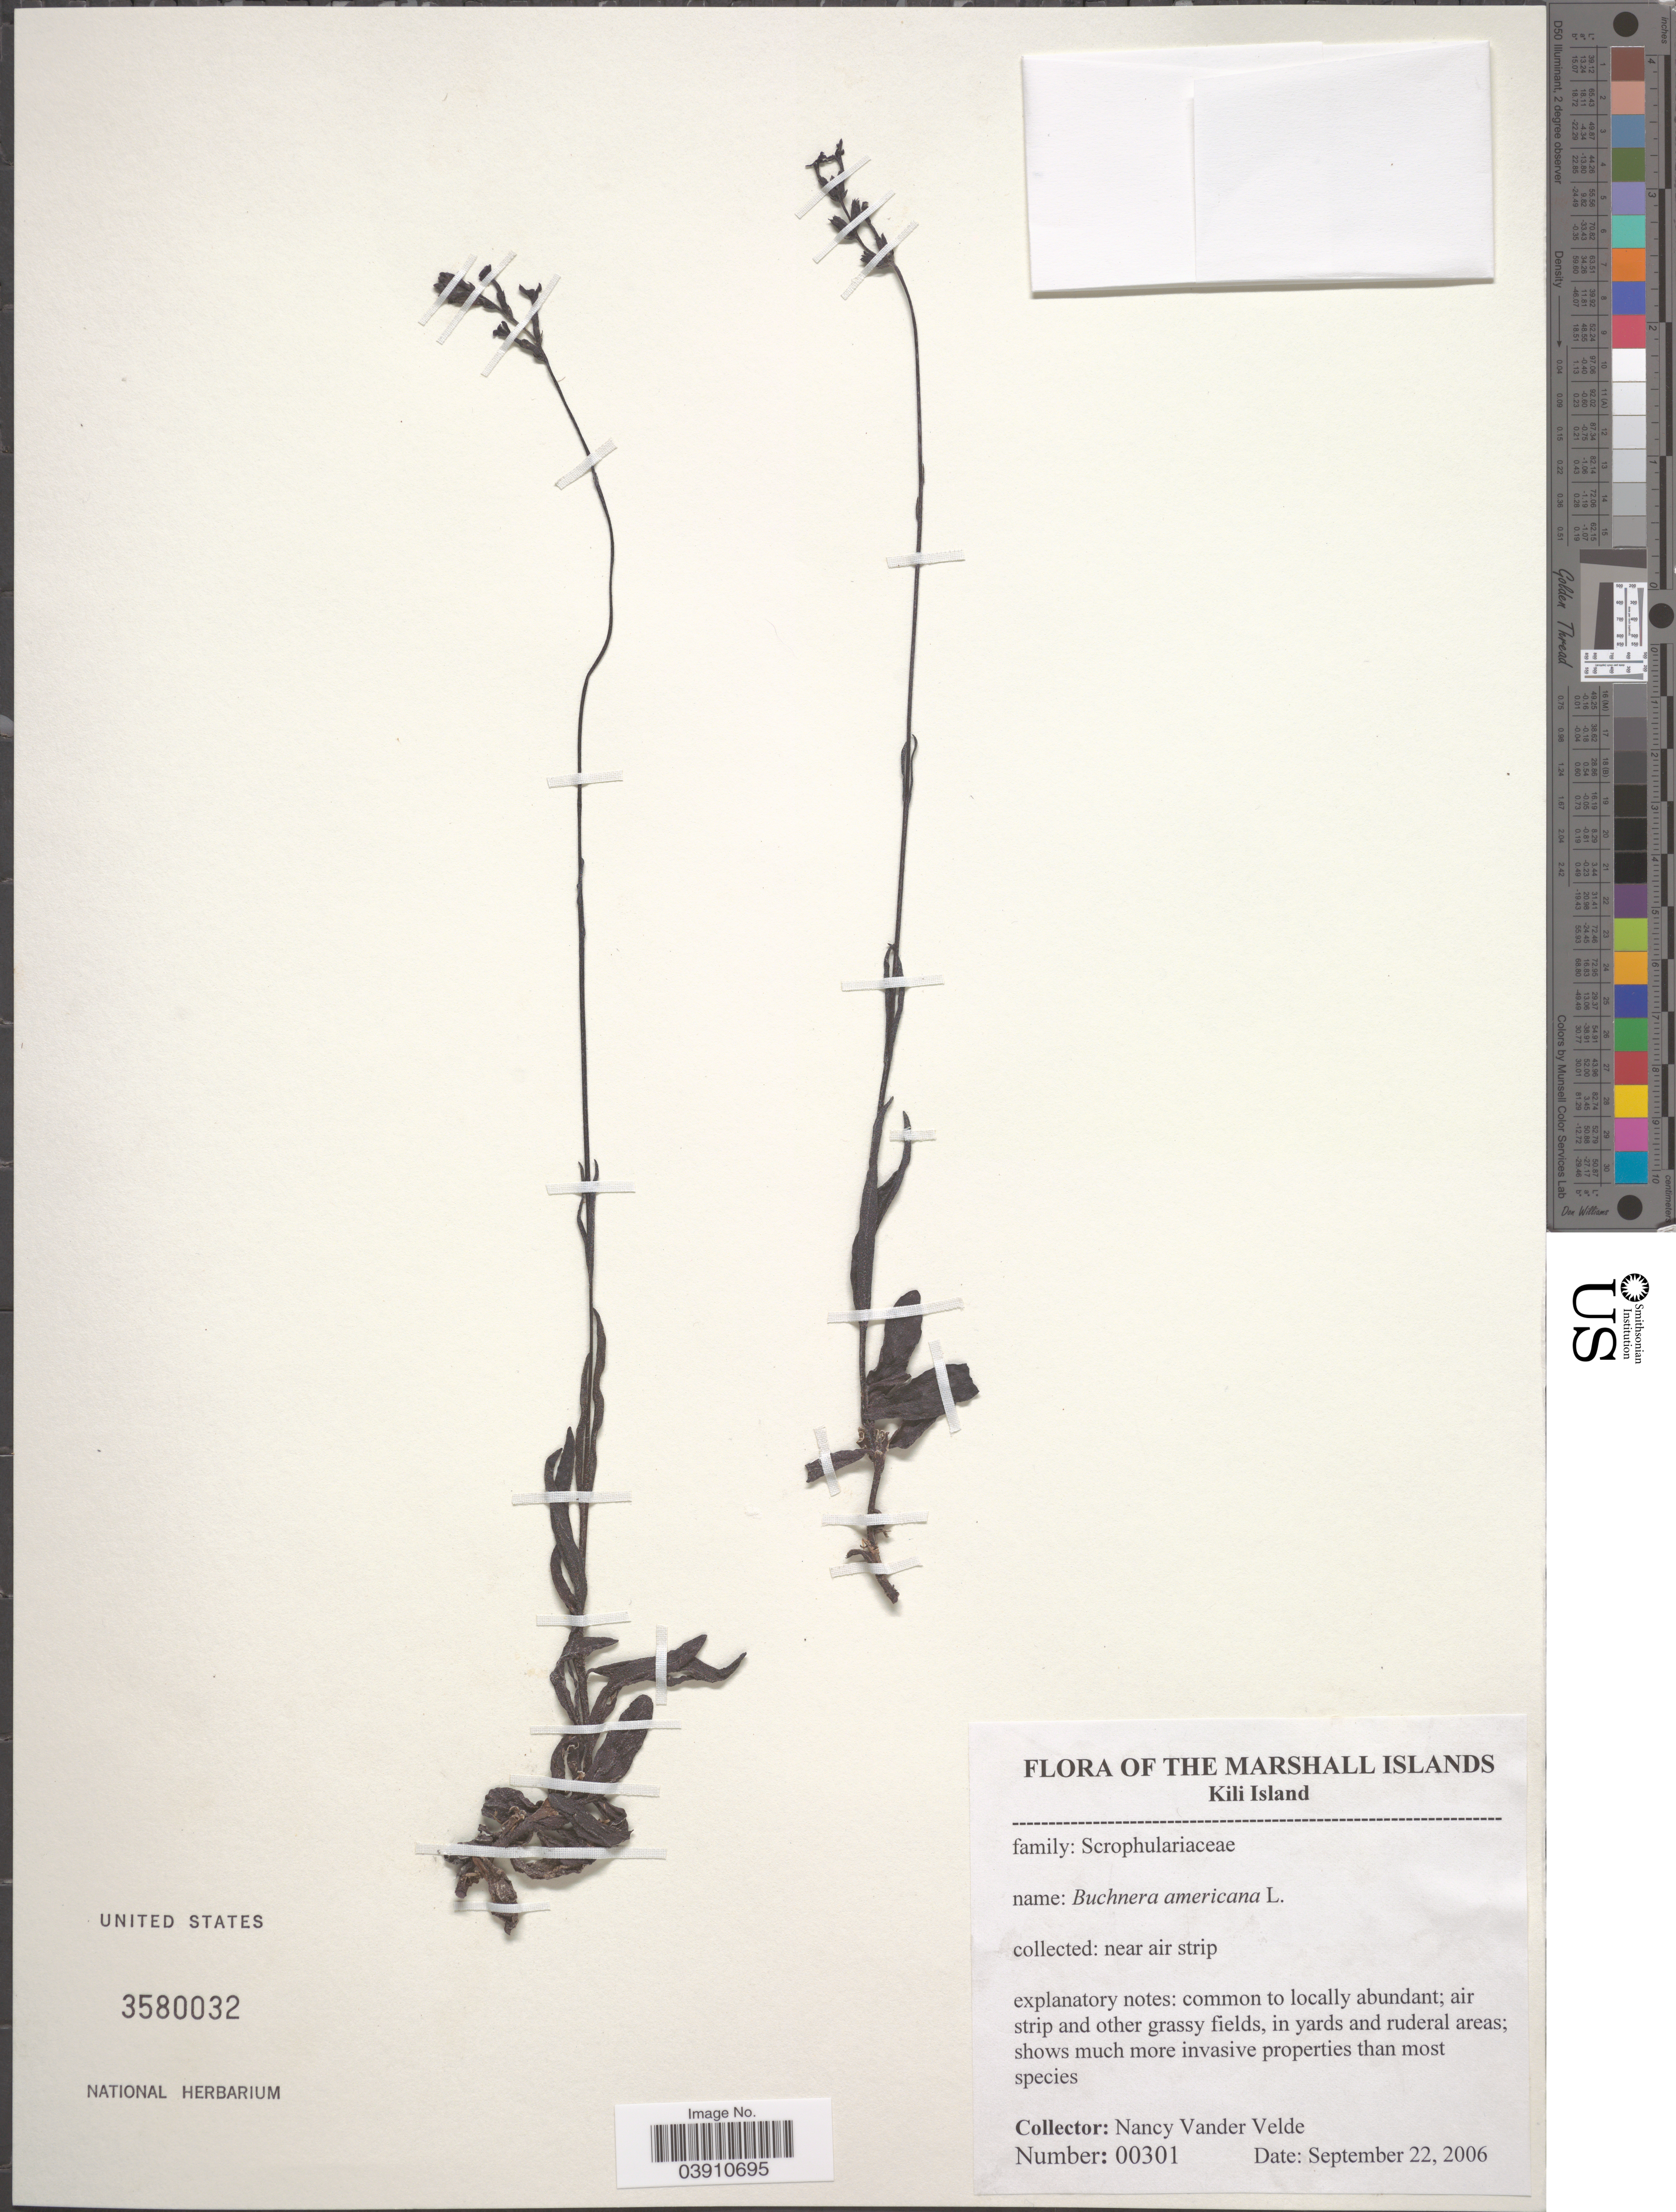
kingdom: Plantae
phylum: Tracheophyta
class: Magnoliopsida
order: Lamiales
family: Orobanchaceae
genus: Buchnera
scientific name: Buchnera americana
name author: L.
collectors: N. Vander Velde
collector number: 00301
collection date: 2006-09-22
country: Marshall Islands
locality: Kili Island. Near air strip.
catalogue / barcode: US 3580032